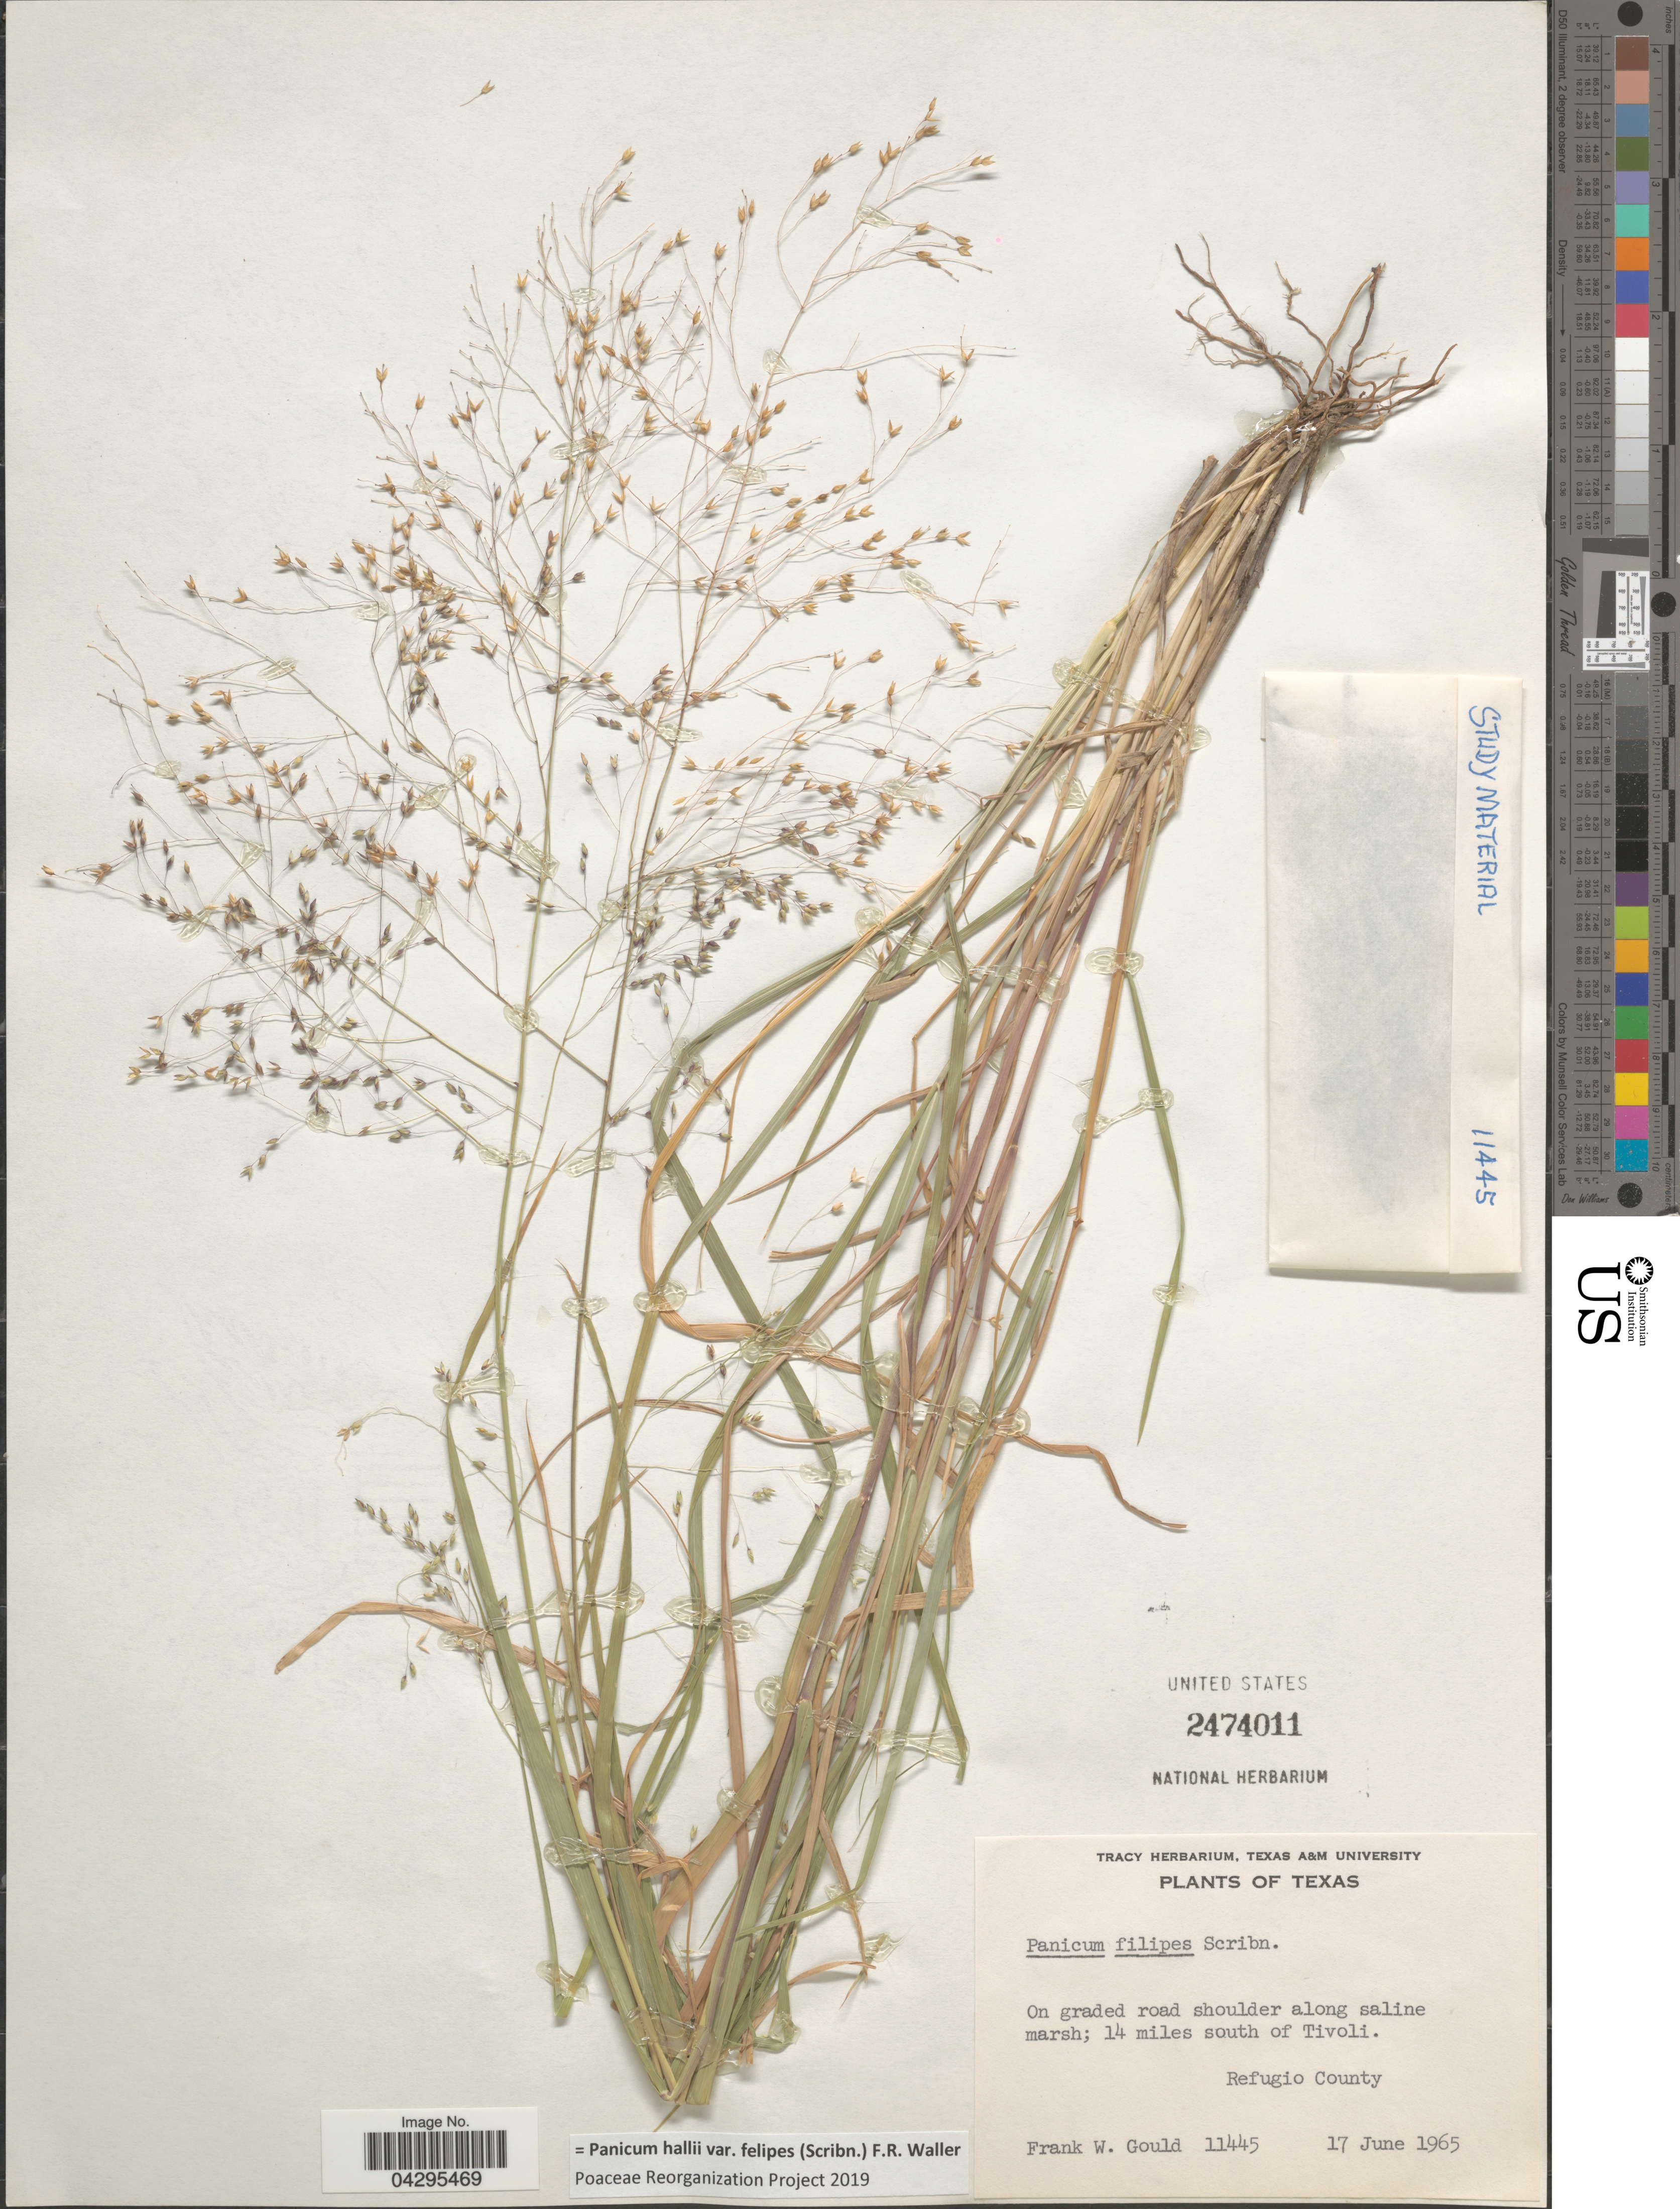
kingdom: Plantae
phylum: Tracheophyta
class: Liliopsida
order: Poales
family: Poaceae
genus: Panicum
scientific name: Panicum hallii var. felipes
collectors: F. W. Gould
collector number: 11445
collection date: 1965-06-17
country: United States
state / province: Texas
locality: On graded road shoulder along saline marsh; 14 miles south of Tivoli. Refugio County.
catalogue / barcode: US 2474011